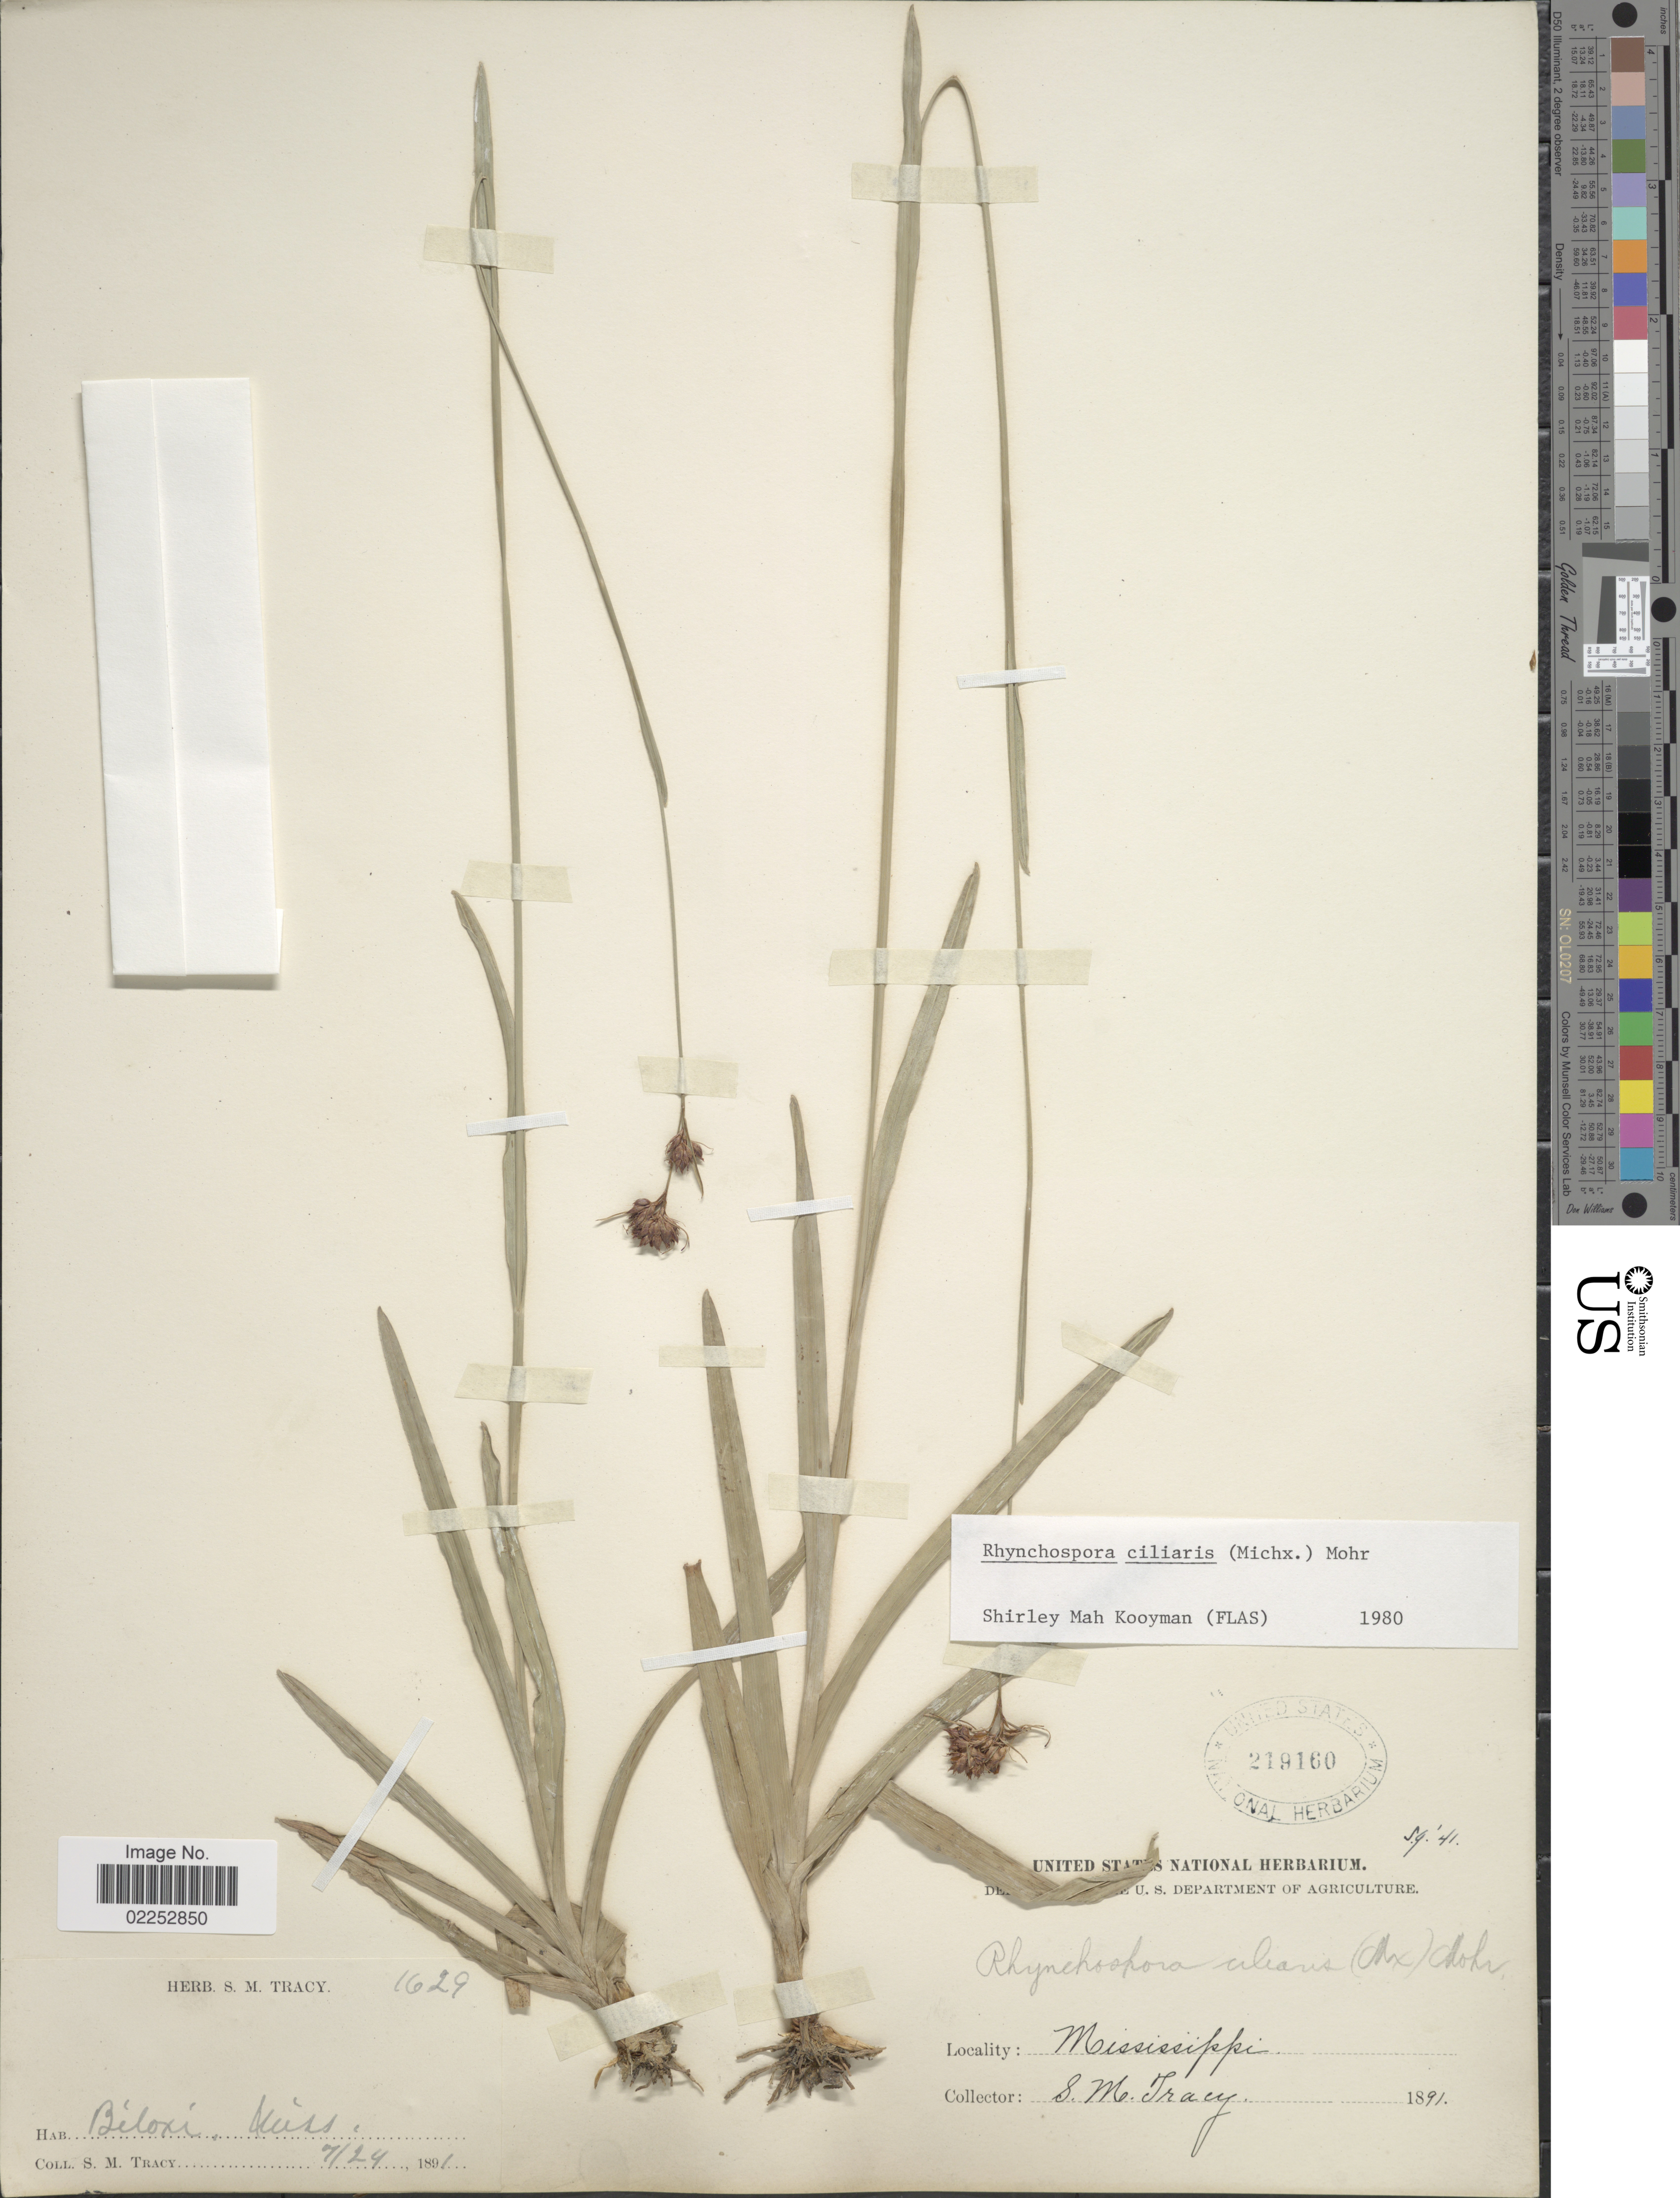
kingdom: Plantae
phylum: Tracheophyta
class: Liliopsida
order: Poales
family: Cyperaceae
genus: Rhynchospora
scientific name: Rhynchospora ciliaris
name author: (Michx.) C. Mohr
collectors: S. M. Tracy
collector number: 1629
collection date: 1891-07-24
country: United States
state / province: Mississippi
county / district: Harrison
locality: Biloxi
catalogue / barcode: US 219160